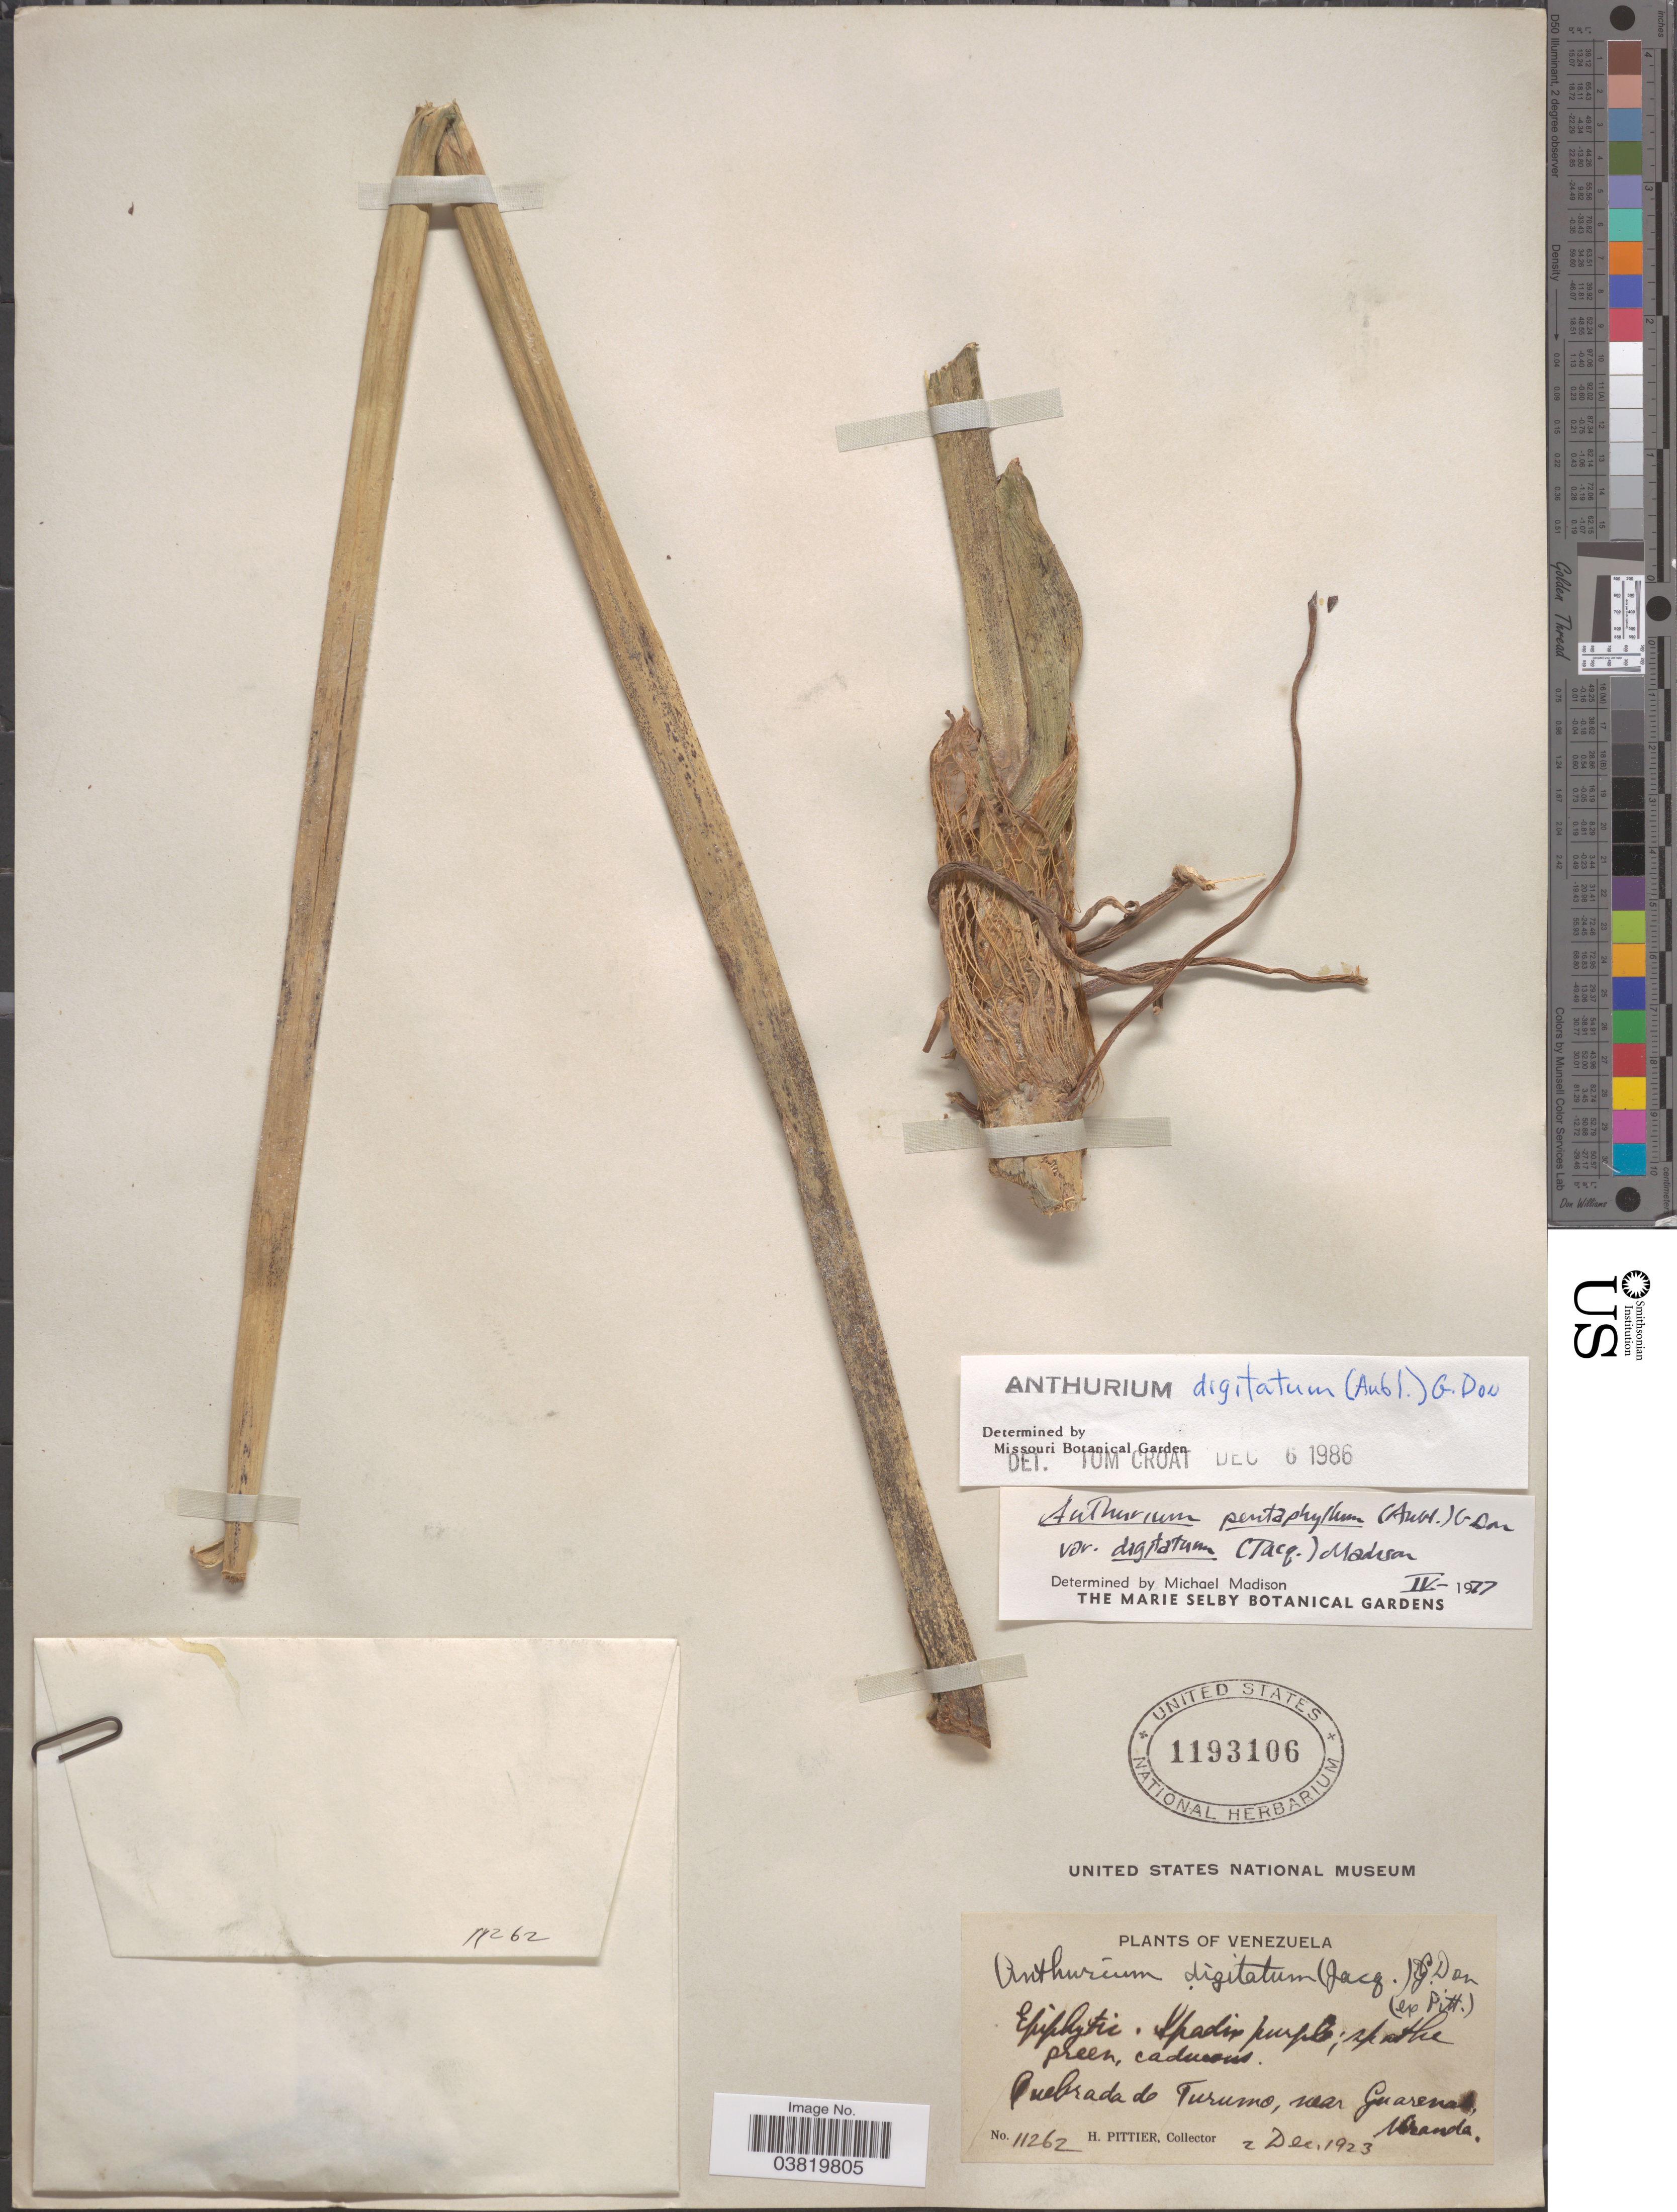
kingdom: Plantae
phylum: Tracheophyta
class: Liliopsida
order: Alismatales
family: Araceae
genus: Anthurium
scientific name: Anthurium digitatum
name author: (Jacq.) G. Don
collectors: H. F. Pittier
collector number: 11262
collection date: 1923-12-02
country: Venezuela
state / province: Miranda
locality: Quebrada de Turumo, near Guarenas.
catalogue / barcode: US 1193106